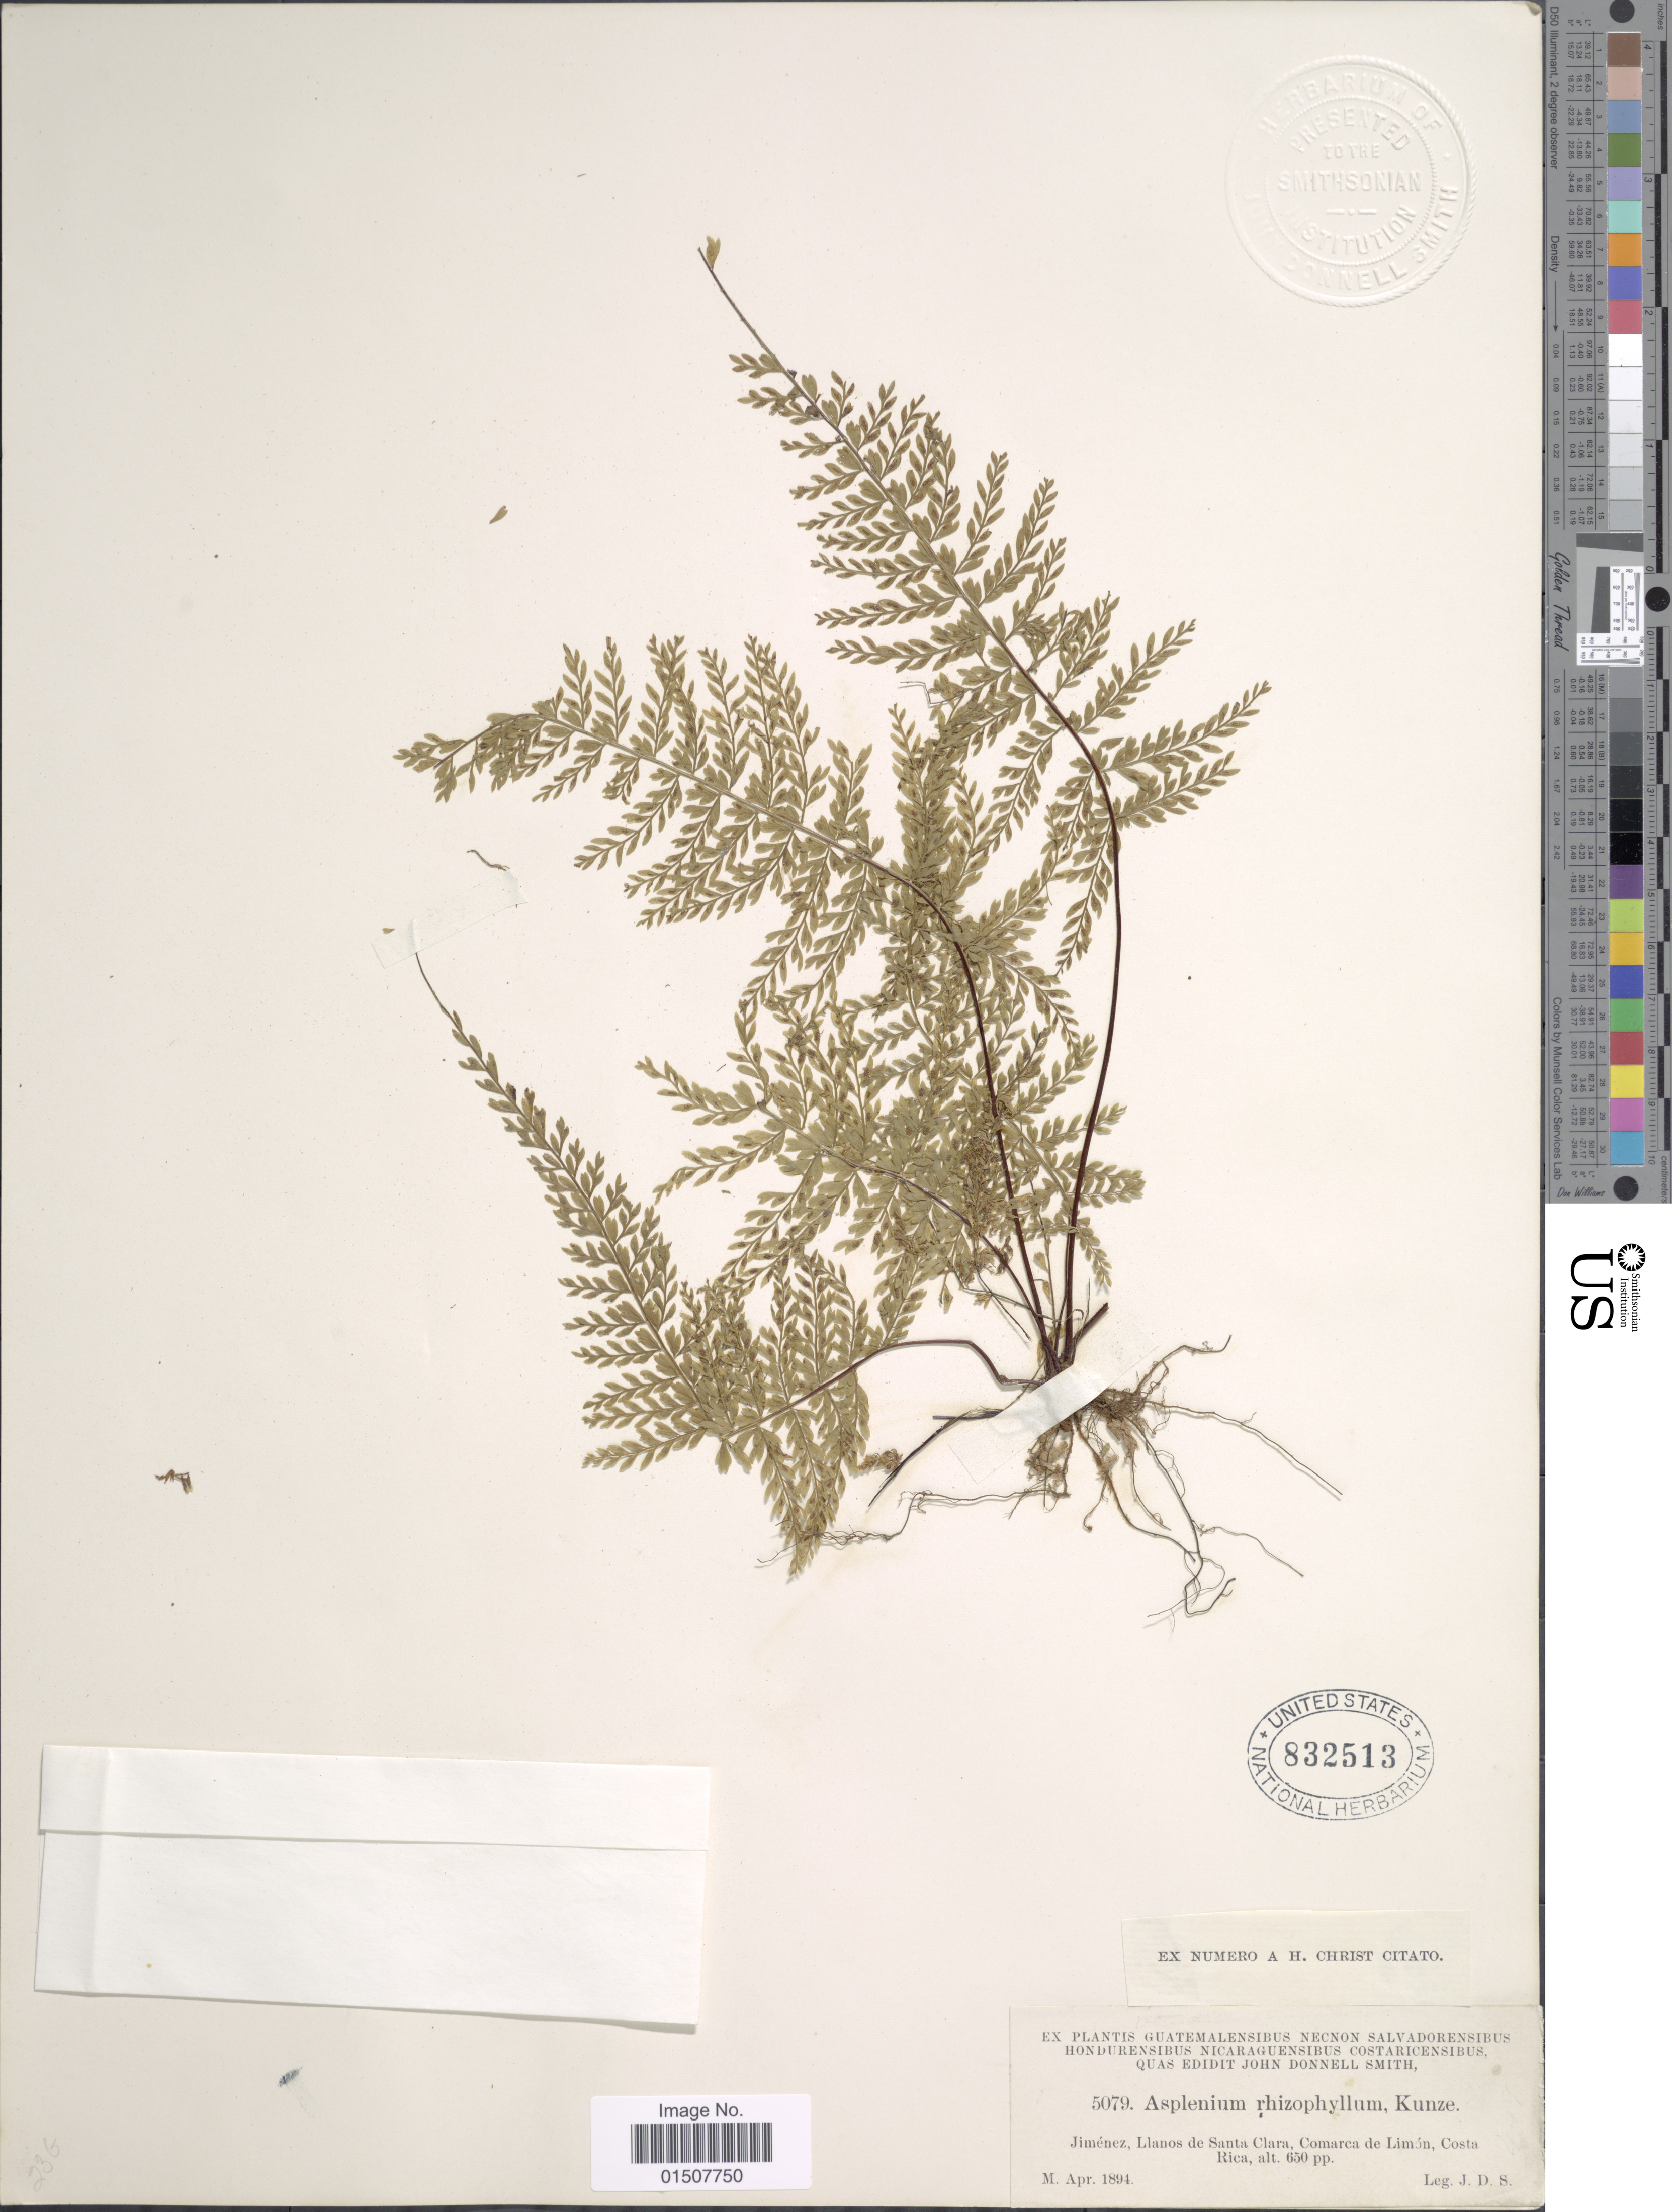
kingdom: Plantae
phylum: Tracheophyta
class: Polypodiopsida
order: Polypodiales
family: Aspleniaceae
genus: Asplenium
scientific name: Asplenium radicans var. uniserale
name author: (Raddi) L.D. Gómez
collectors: J. Donnell Smith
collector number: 5079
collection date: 1894-04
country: Costa Rica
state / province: Limón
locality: Jimenez, Llanos de Santa Clara, Comearca de Limon, Costa Rica.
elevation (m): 198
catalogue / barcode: US 832513